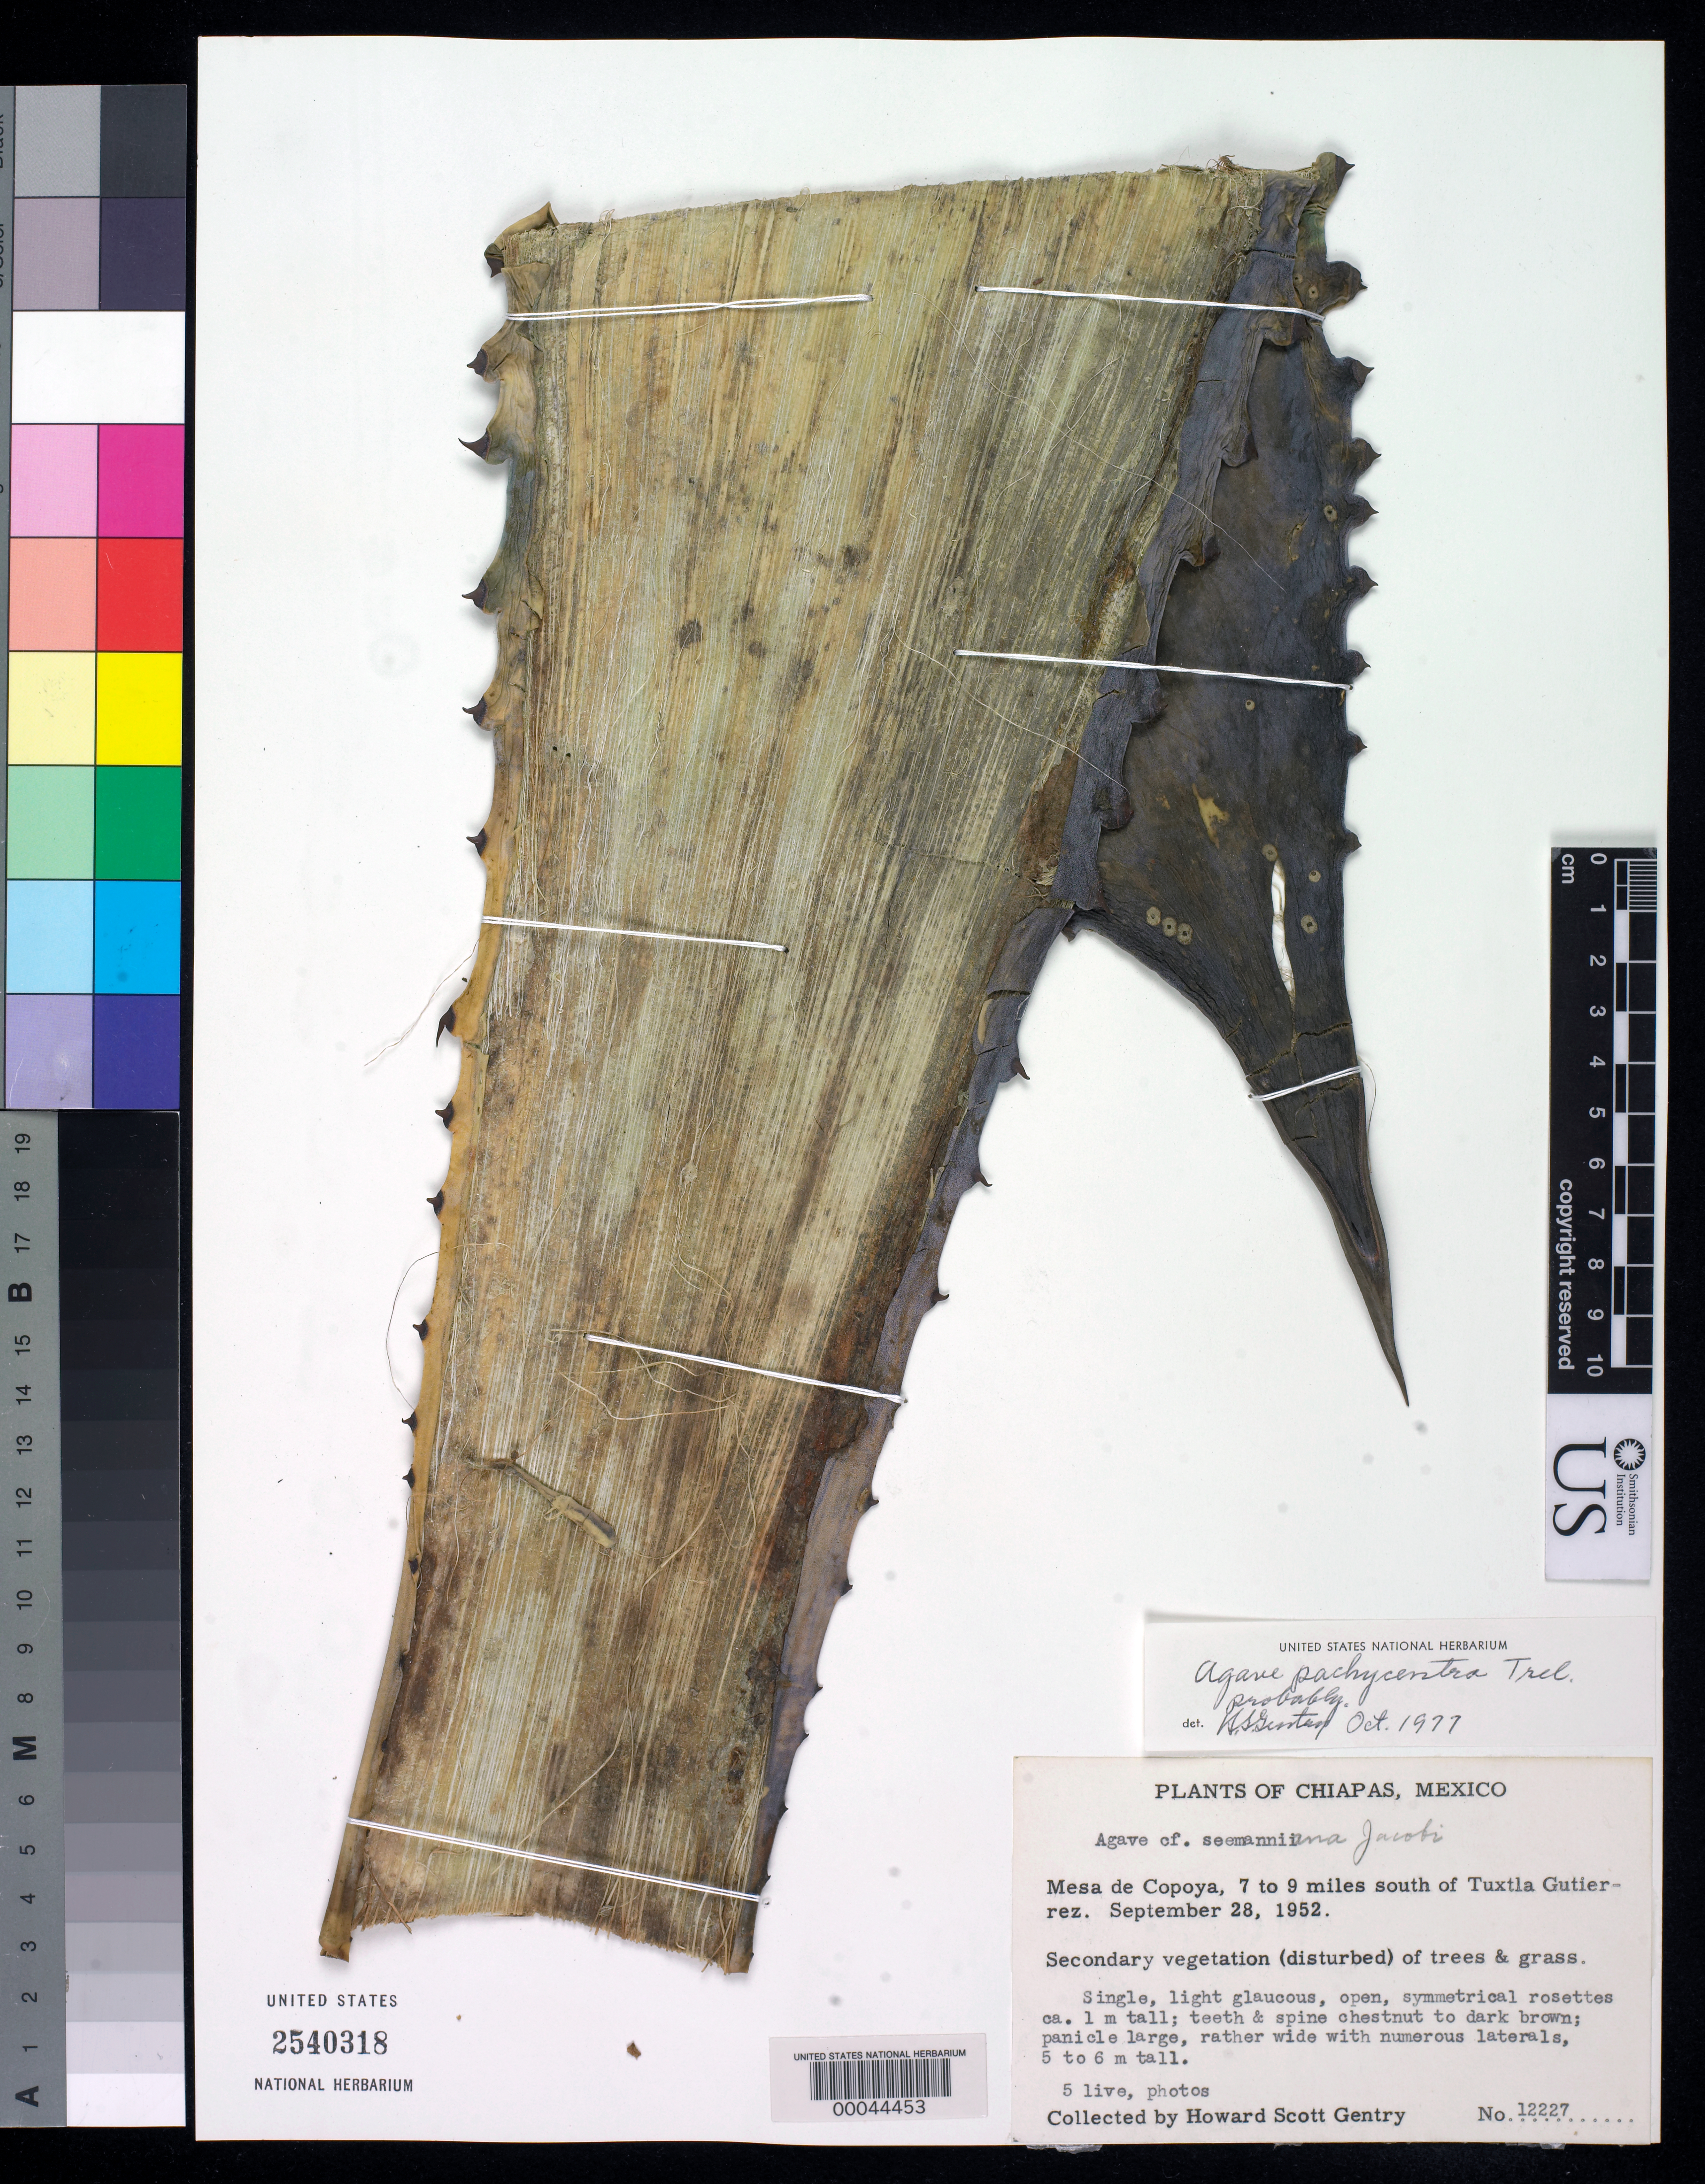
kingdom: Plantae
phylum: Tracheophyta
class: Liliopsida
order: Asparagales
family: Asparagaceae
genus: Agave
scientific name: Agave pachycentra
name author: Trel.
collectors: H. S. Gentry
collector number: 12227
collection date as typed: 28 Sep 1952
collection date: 1952-09-28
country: Guatemala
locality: a de copoya, 7-9 mi S of tuxtla gutierrez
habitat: Secondary vegetation (disturbed) of trees & grass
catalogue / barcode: US 2540318